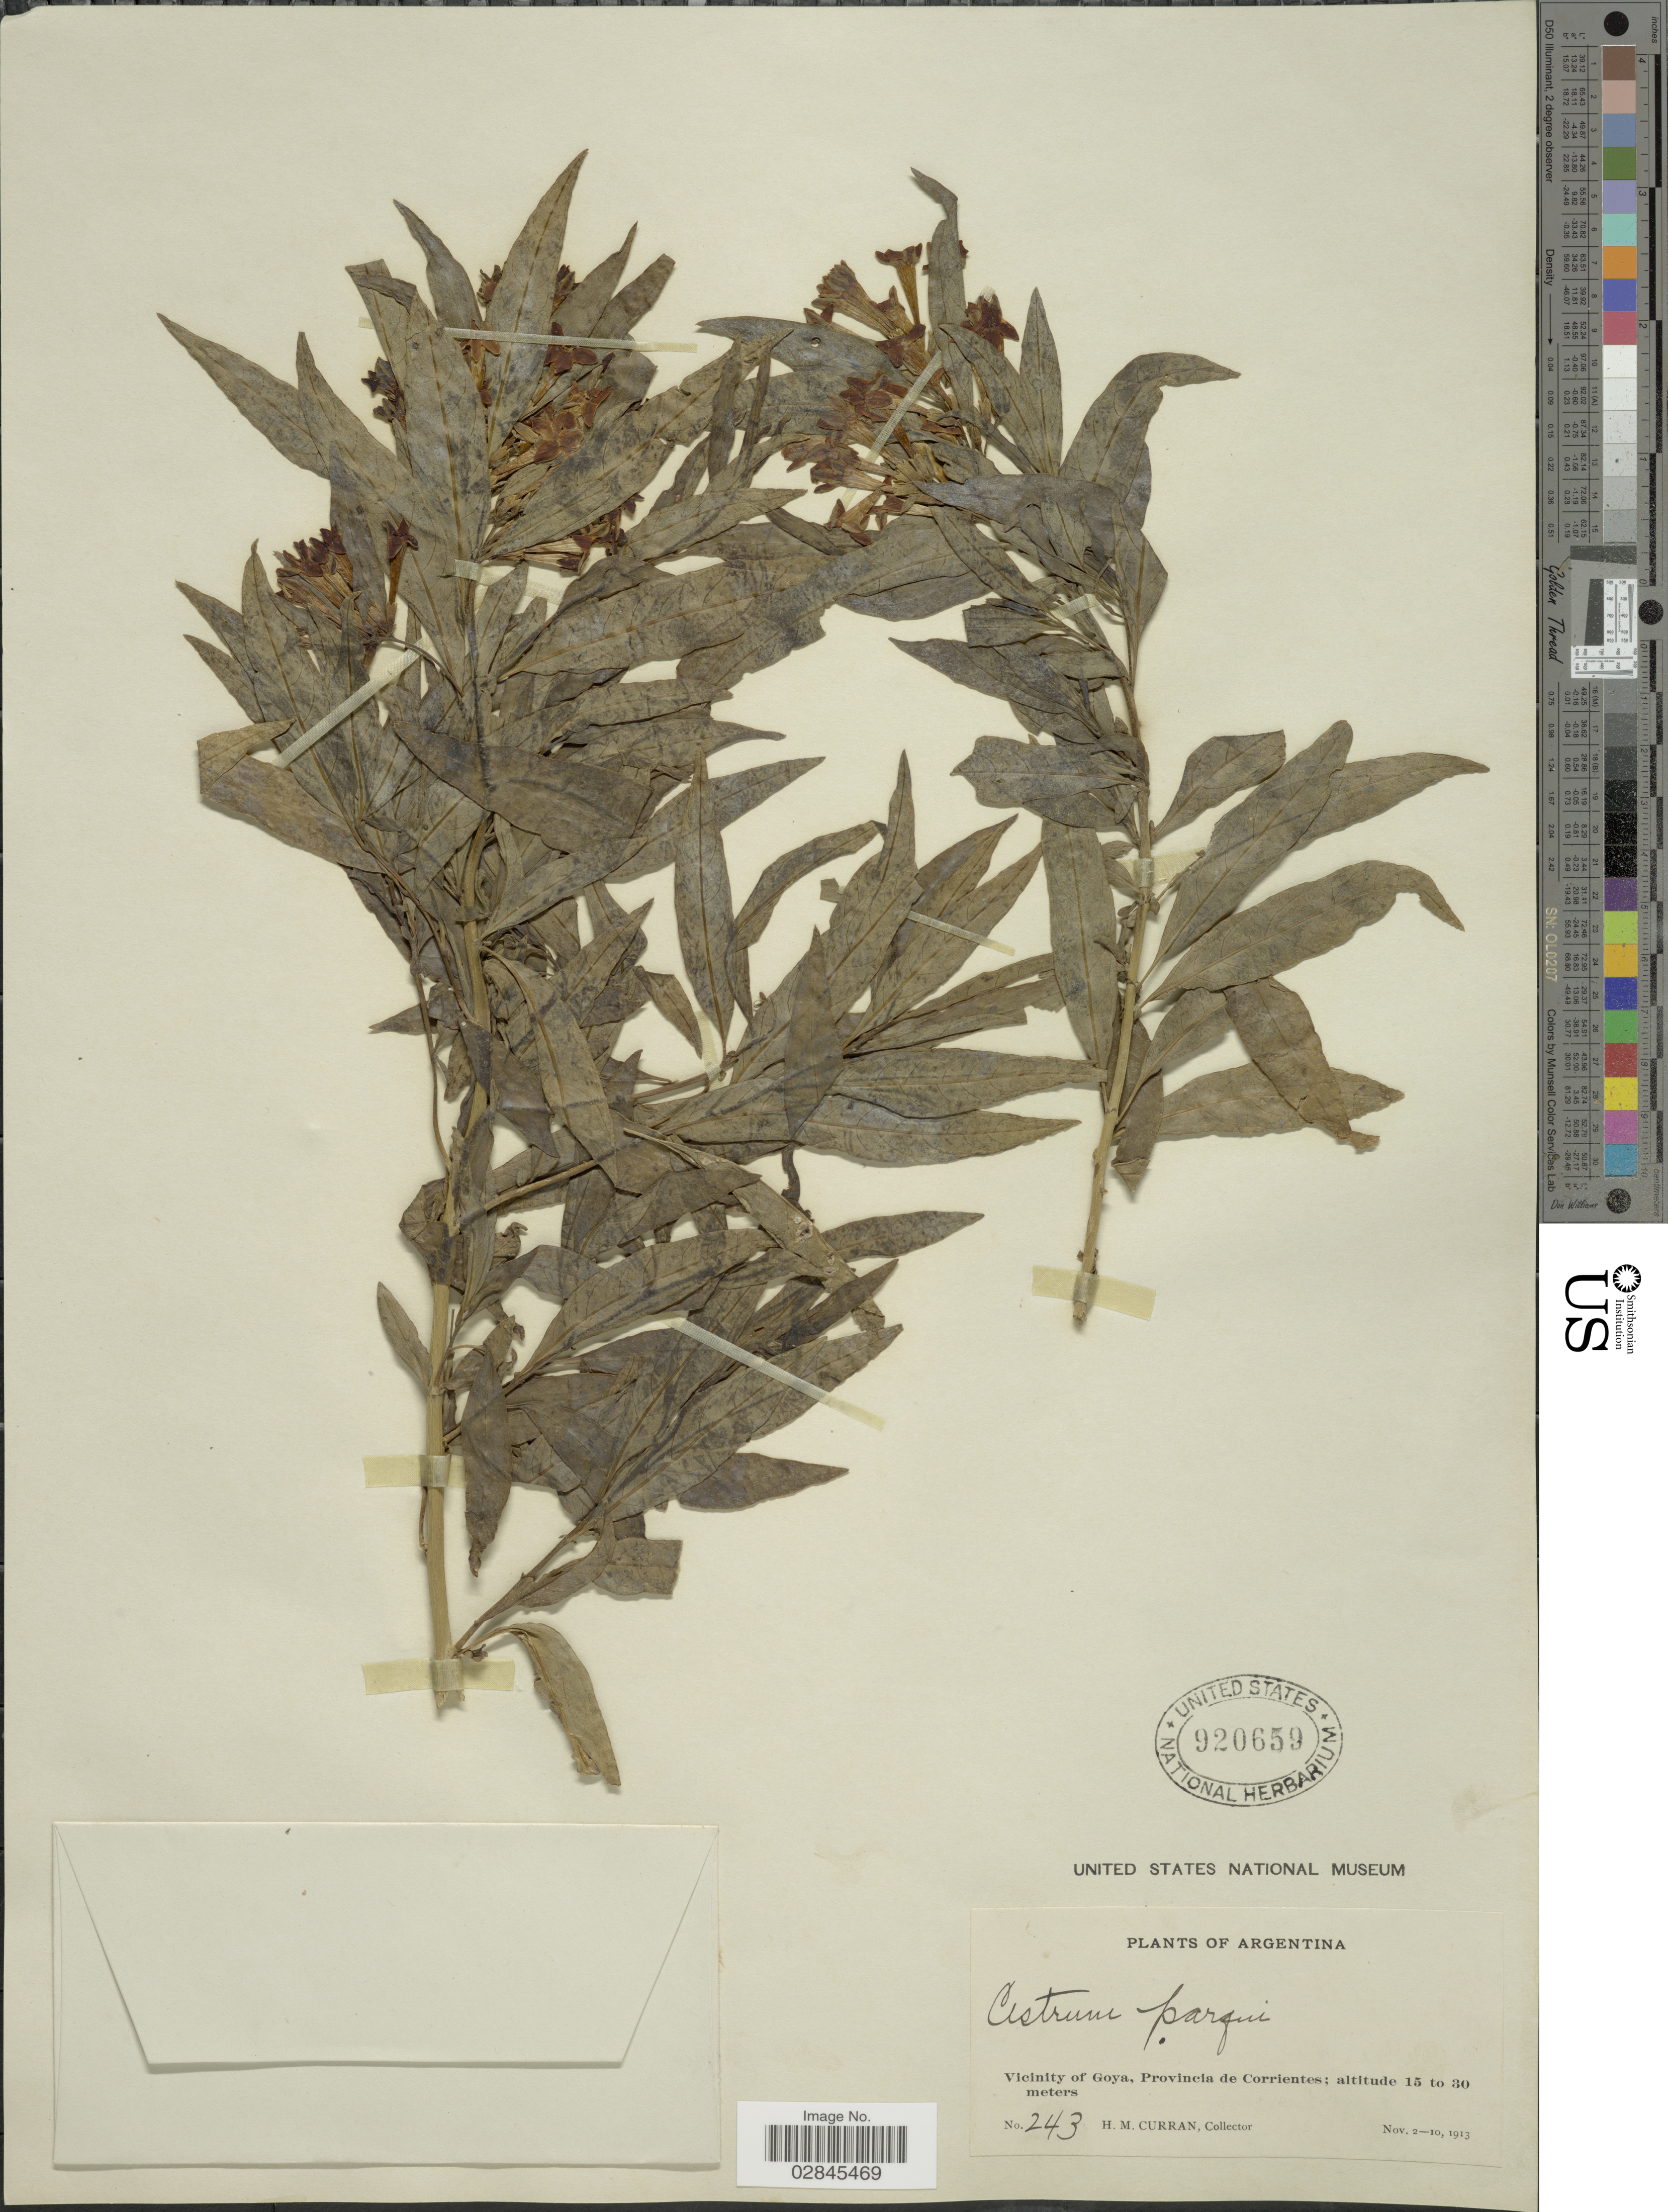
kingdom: Plantae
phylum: Tracheophyta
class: Magnoliopsida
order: Solanales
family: Solanaceae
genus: Cestrum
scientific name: Cestrum parqui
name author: L'Hér.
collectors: H. M. Curran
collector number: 243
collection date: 1913-11-02/1913-11-10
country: Argentina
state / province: Corrientes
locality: Vicinity of Goya.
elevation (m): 15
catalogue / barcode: US 920659